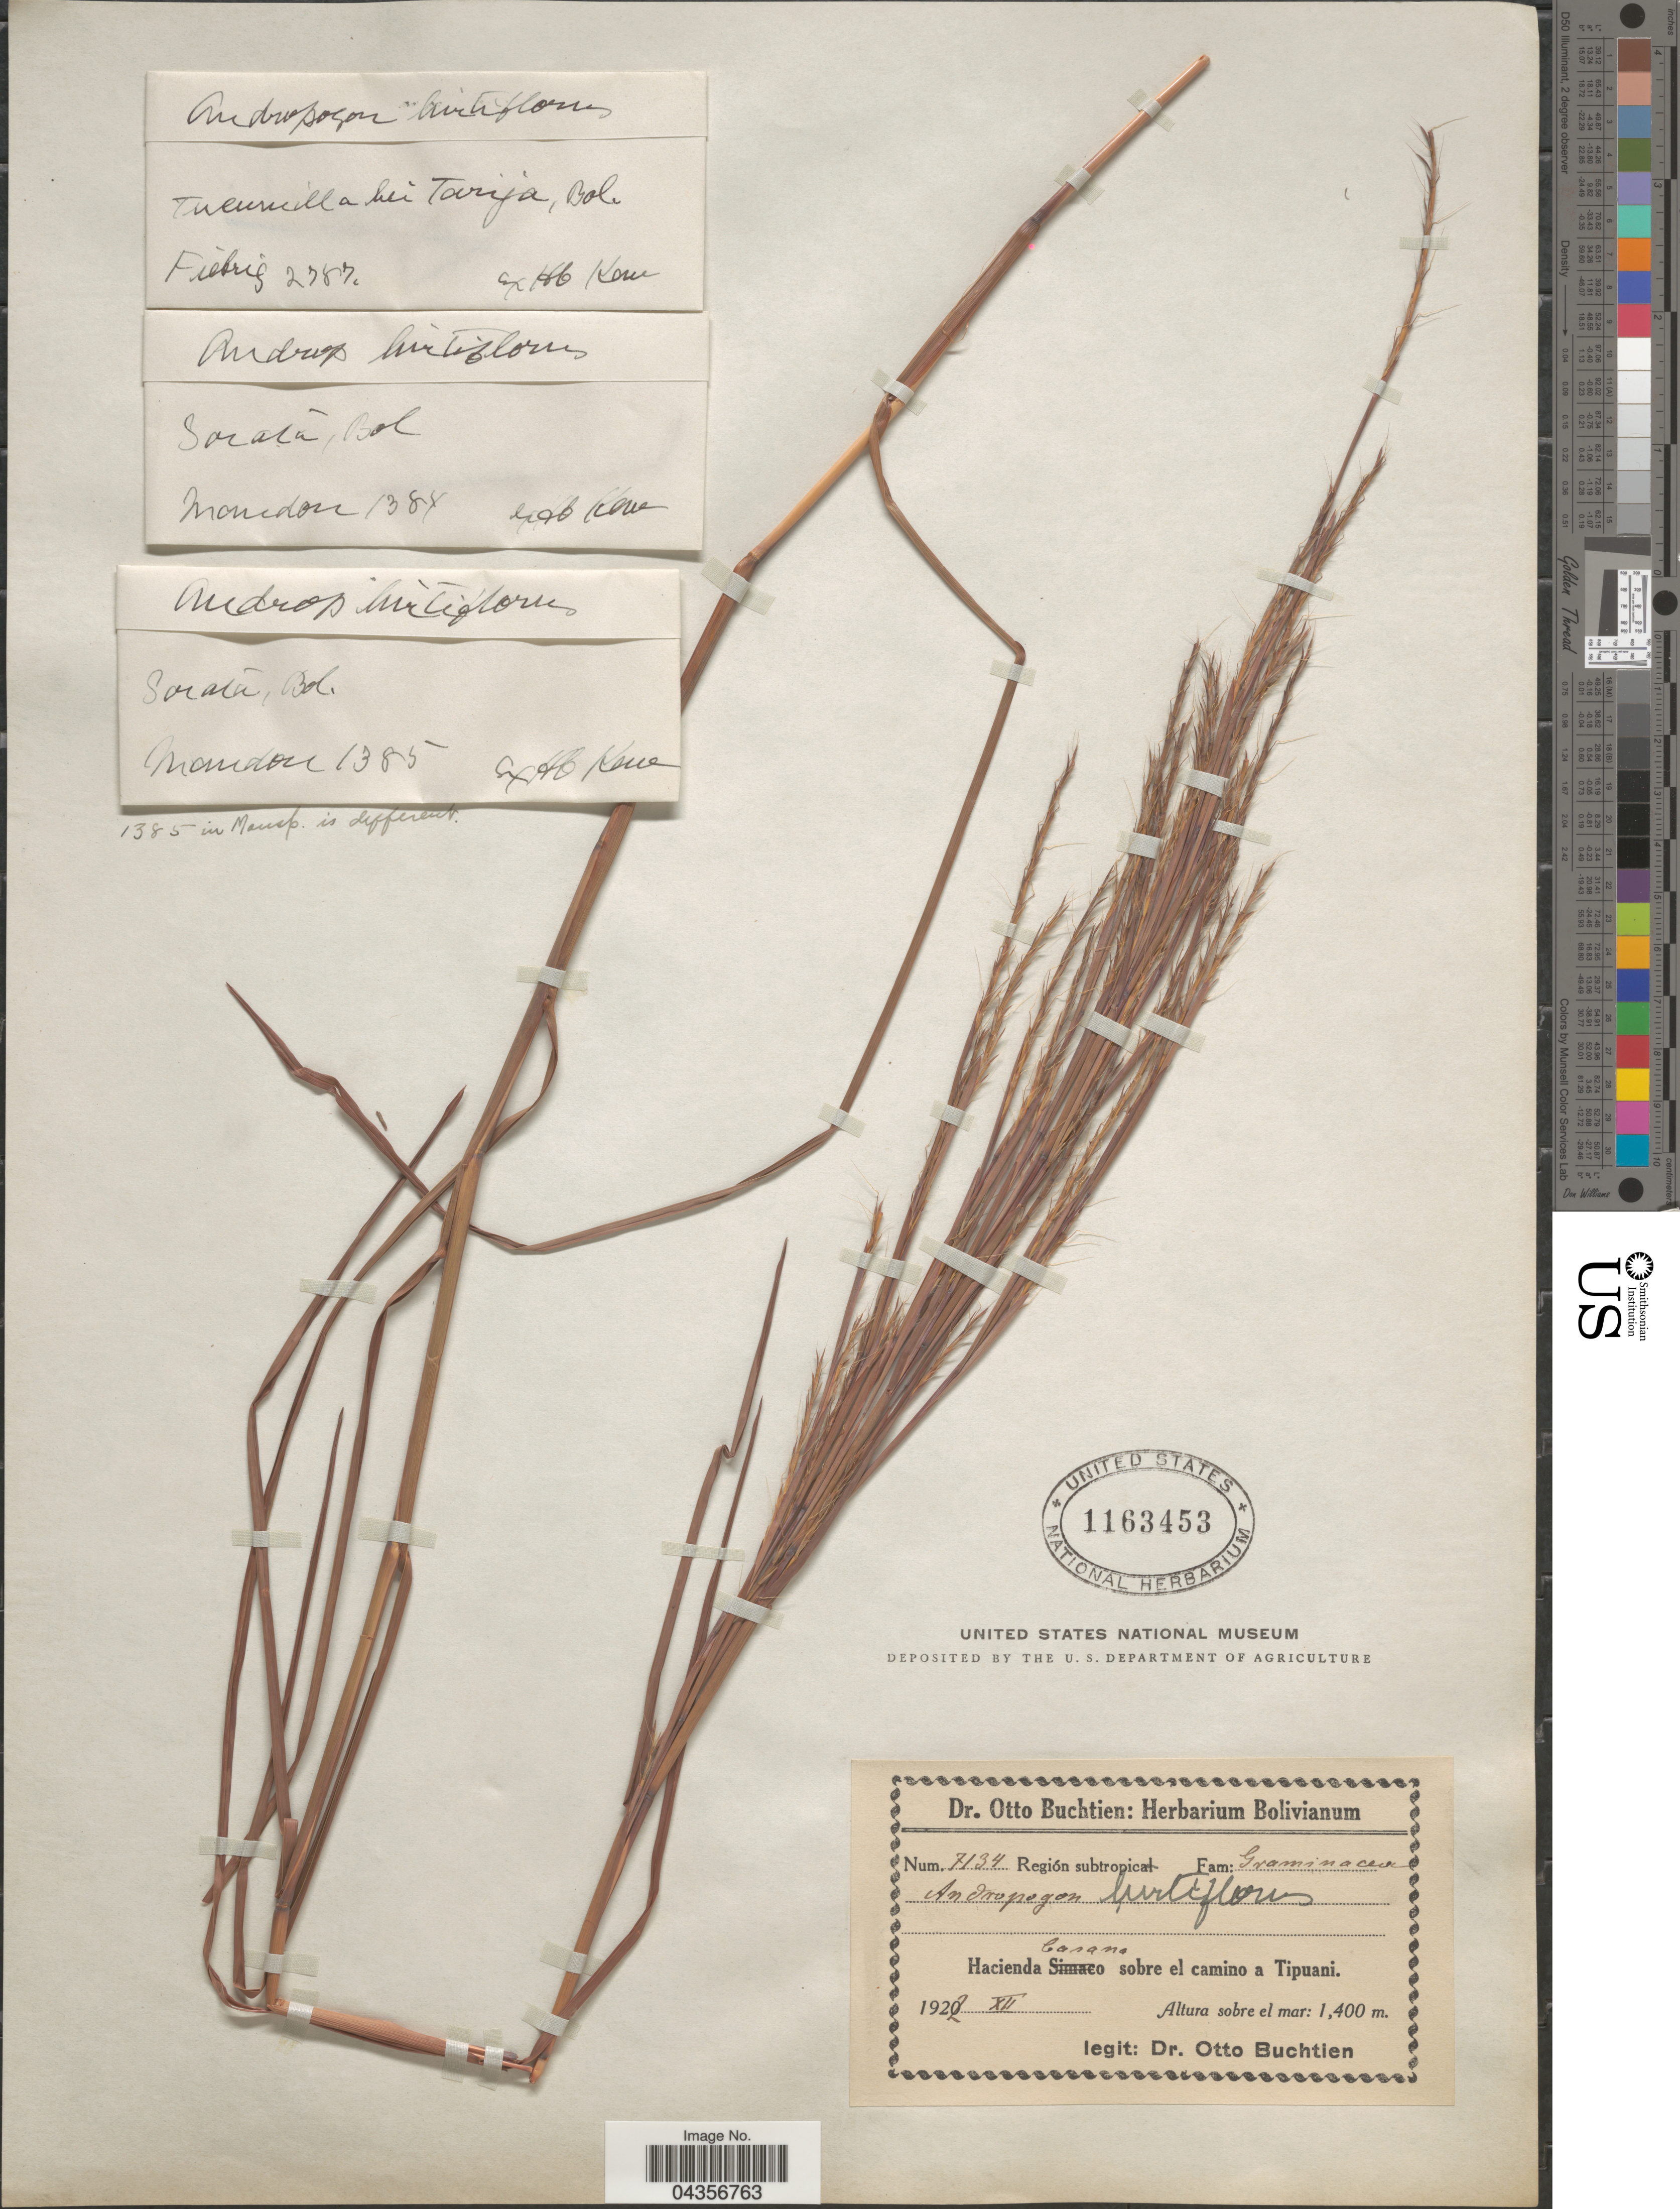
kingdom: Plantae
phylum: Tracheophyta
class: Liliopsida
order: Poales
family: Poaceae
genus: Schizachyrium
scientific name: Schizachyrium sanguineum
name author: (Retz.) Alston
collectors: Fiebrig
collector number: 2787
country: Bolivia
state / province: Tarija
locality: Tucumille bei Tarija.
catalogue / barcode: US 1163453-2